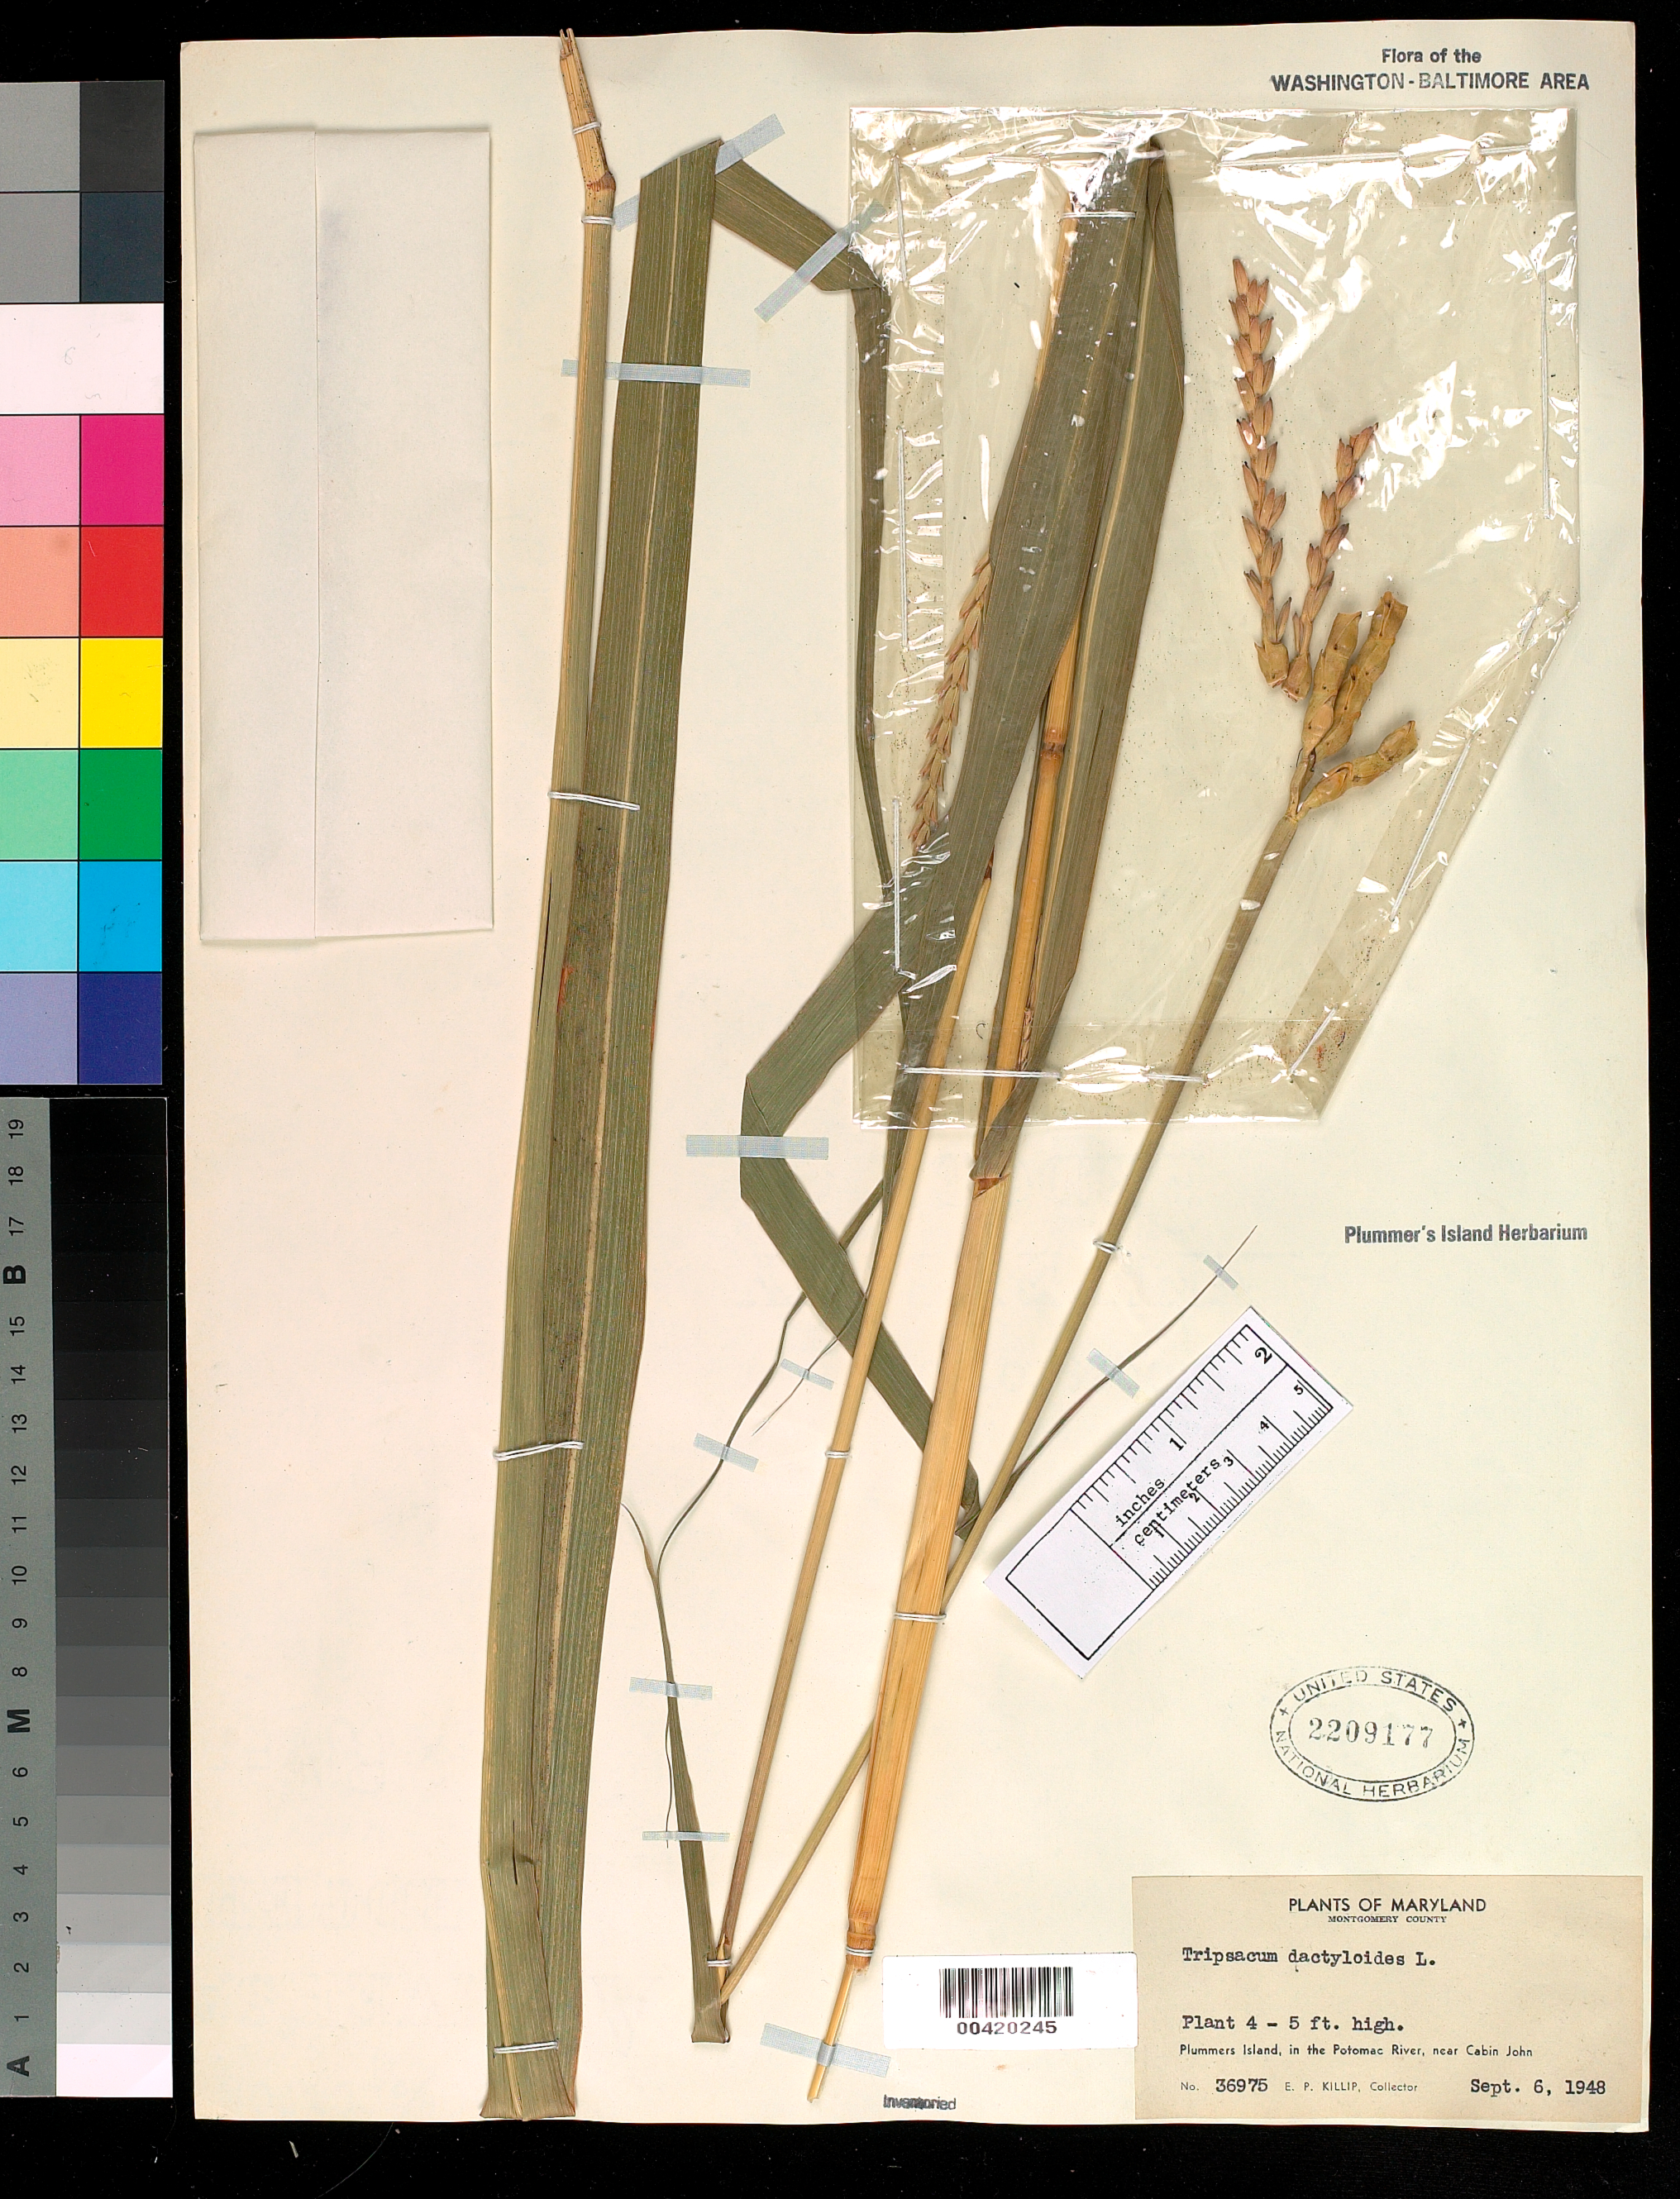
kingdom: Plantae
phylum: Tracheophyta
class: Liliopsida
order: Poales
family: Poaceae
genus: Tripsacum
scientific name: Tripsacum dactyloides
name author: (L.) L.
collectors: E. P. Killip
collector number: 36975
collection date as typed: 06 Sep 1948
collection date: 1948-09-06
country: United States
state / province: Maryland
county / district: Montgomery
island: Plummers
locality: Plummer's Island C. & O. Canal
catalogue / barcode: US 2209177